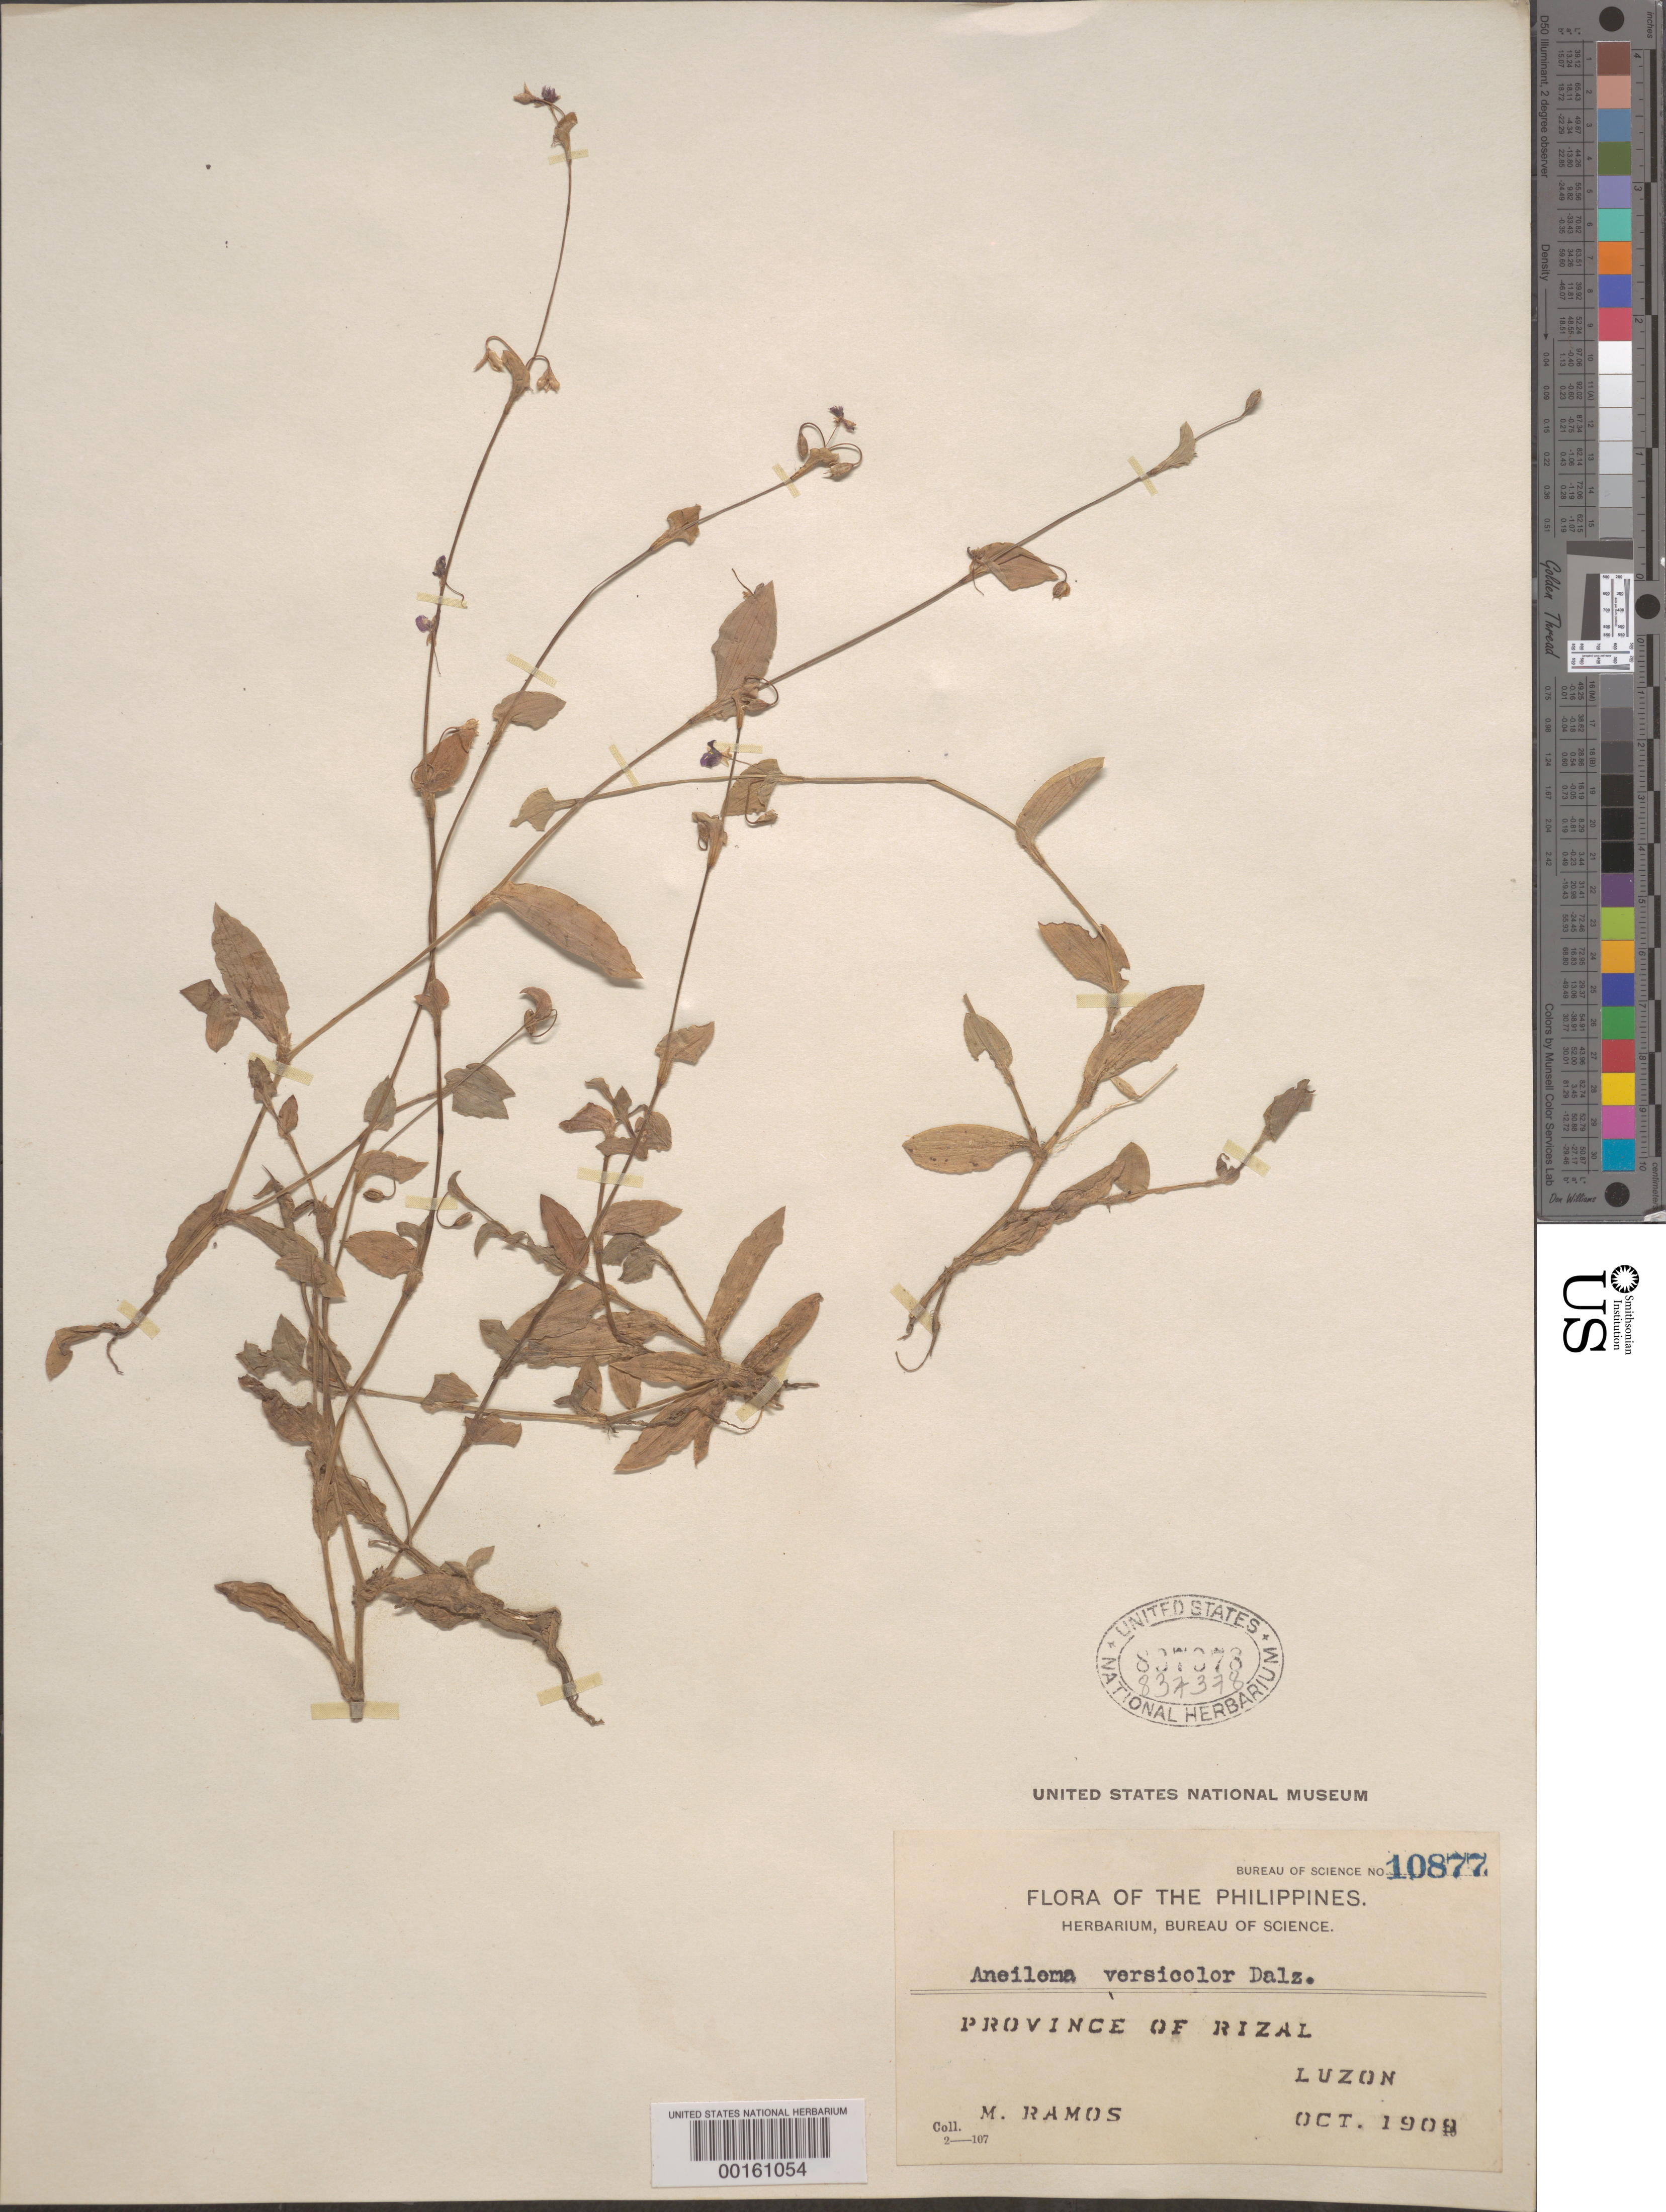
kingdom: Plantae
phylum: Tracheophyta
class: Liliopsida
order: Commelinales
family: Commelinaceae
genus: Murdannia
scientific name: Murdannia versicolor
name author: (Dalzell) G. Brückn.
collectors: M. Ramos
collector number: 10877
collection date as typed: Oct 1909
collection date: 1909-10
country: Philippines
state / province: Calabarzon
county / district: Rizal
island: Luzon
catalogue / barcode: US 837378